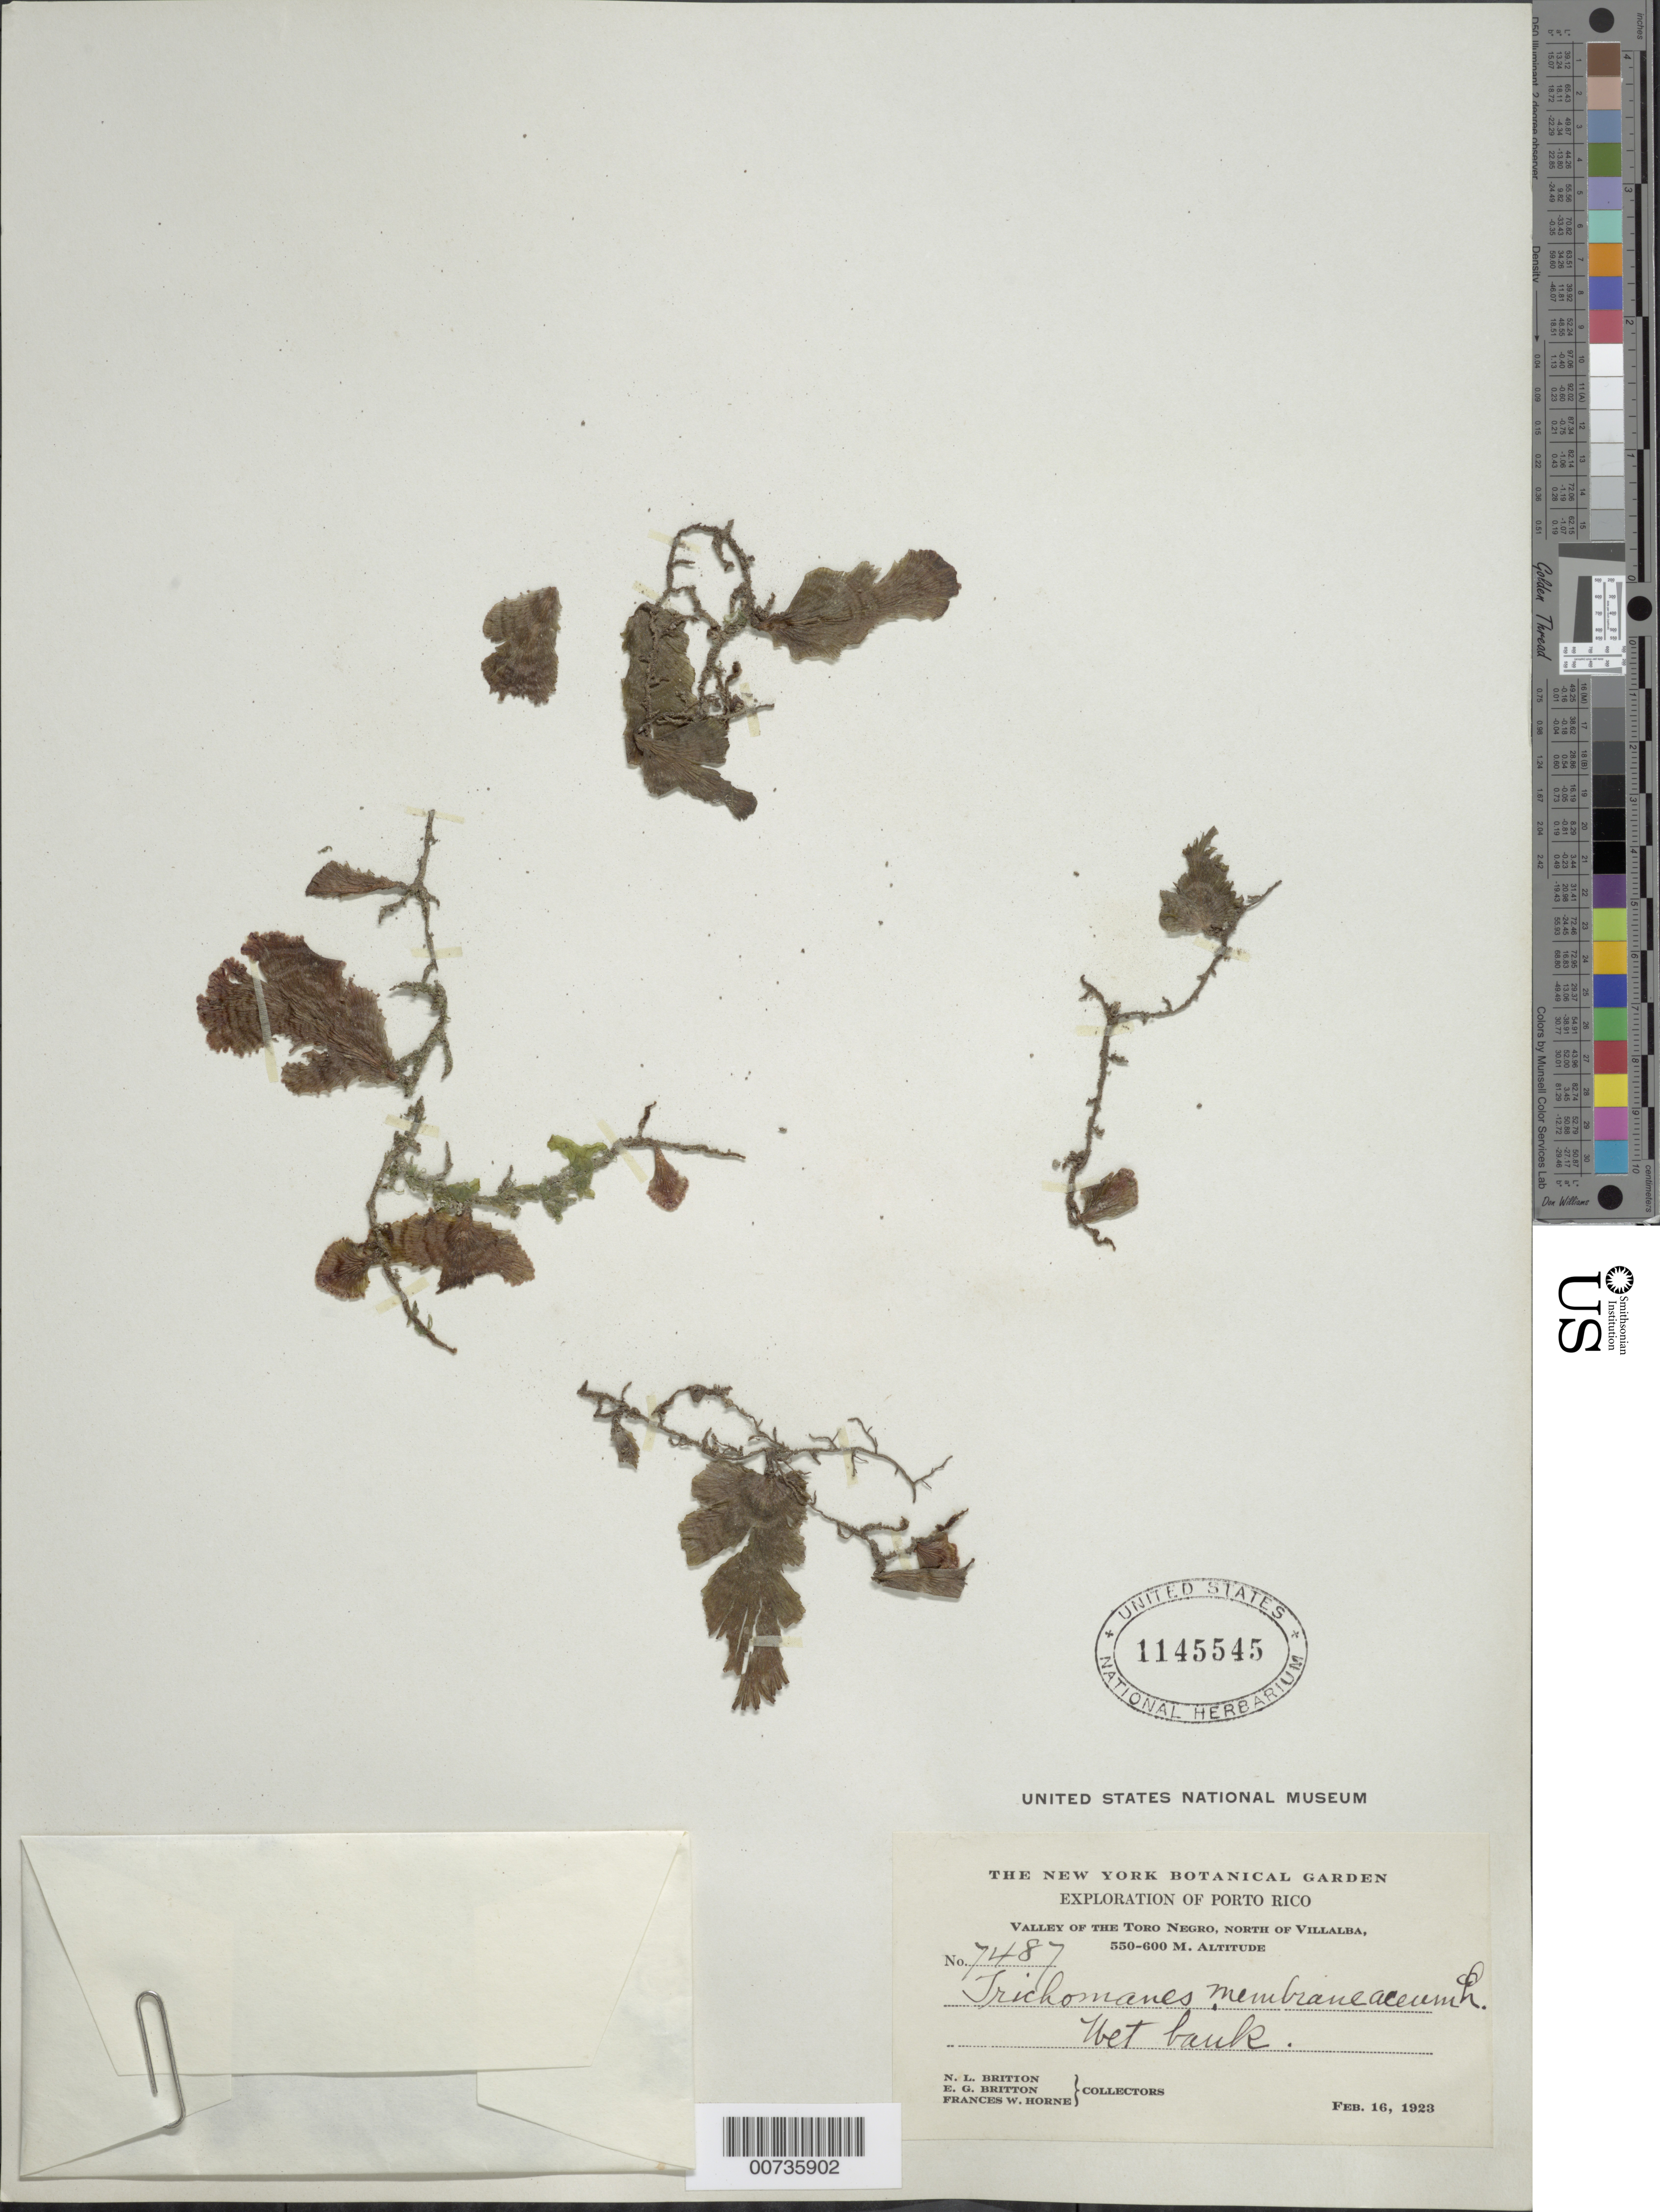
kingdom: Plantae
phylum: Tracheophyta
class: Polypodiopsida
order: Hymenophyllales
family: Hymenophyllaceae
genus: Didymoglossum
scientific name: Didymoglossum membranaceum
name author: (L.) Vareschi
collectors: N. Britton, E. G. Britton & F. W. Horne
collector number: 7487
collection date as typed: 16 Feb 1923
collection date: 1923-02-16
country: Puerto Rico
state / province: Villalba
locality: Valley of the Toro Negro, N of Villalba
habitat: Wet bank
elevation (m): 550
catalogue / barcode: US 1145545